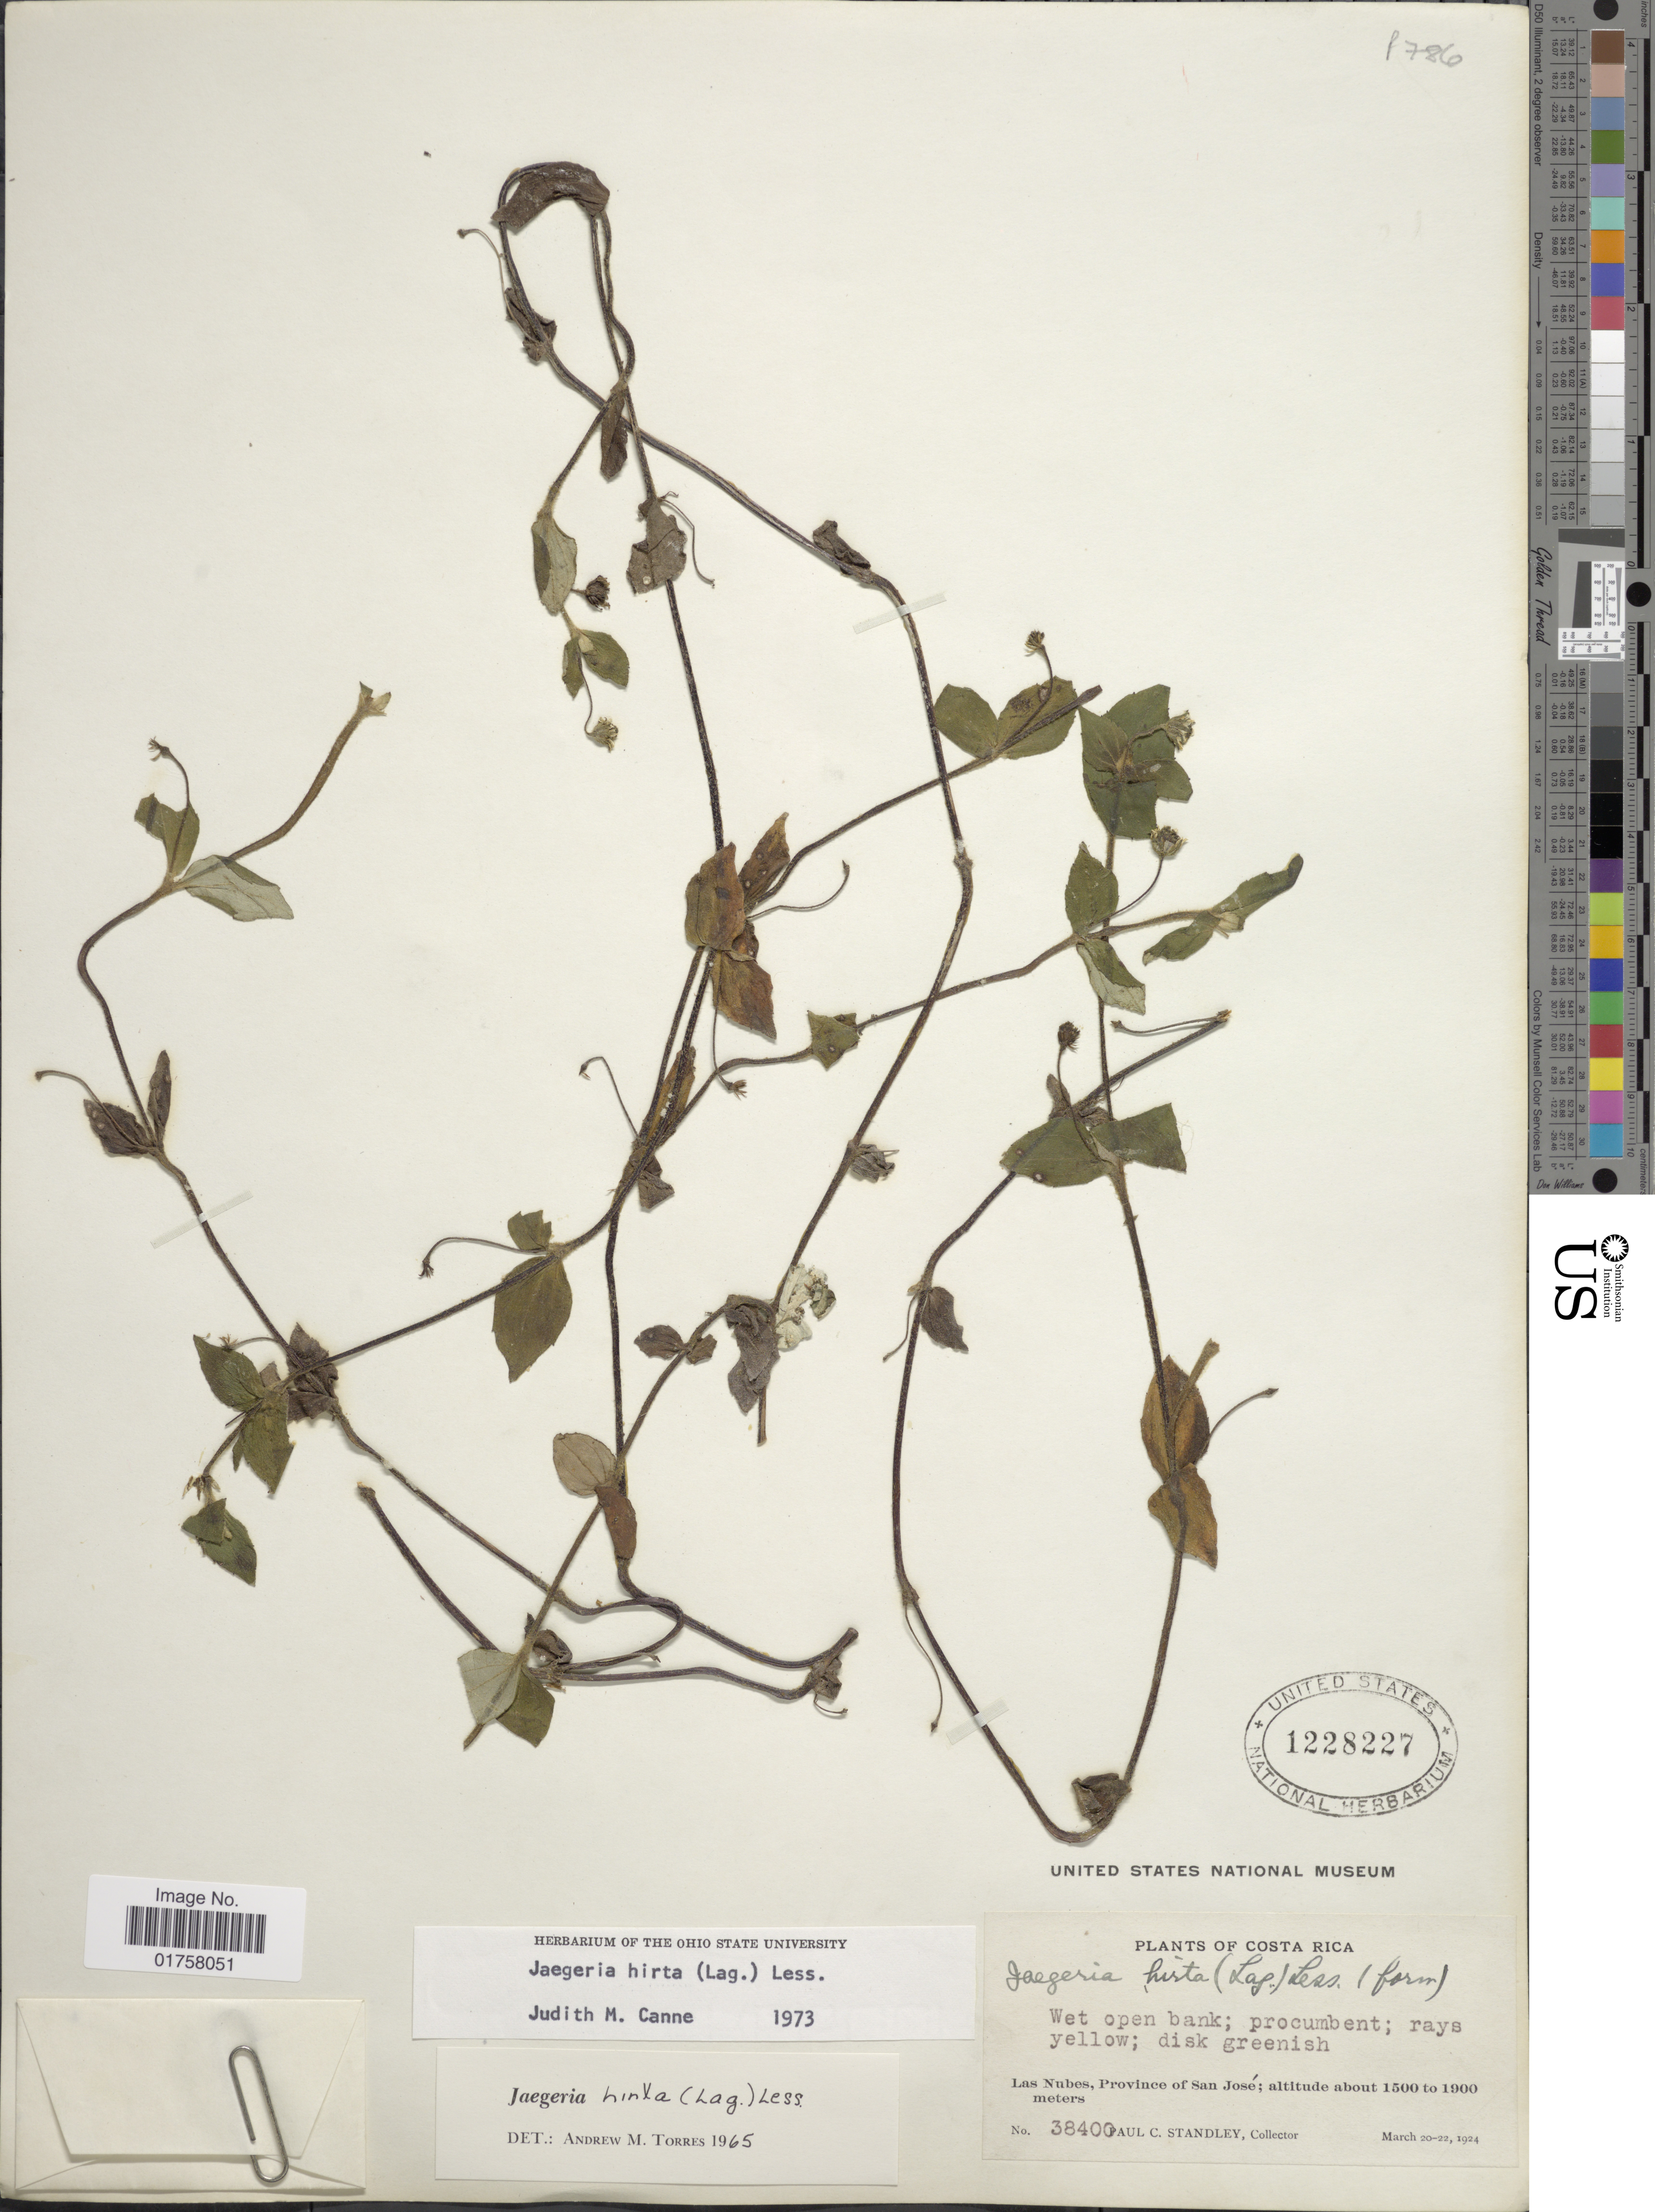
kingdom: Plantae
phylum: Tracheophyta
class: Magnoliopsida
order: Asterales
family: Asteraceae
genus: Jaegeria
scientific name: Jaegeria hirta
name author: (Lag.) Less.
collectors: P. C. Standley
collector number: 38400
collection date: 1924-03-20/1924-03-22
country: Costa Rica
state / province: San José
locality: Las Nubes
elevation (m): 1500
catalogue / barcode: US 1228227